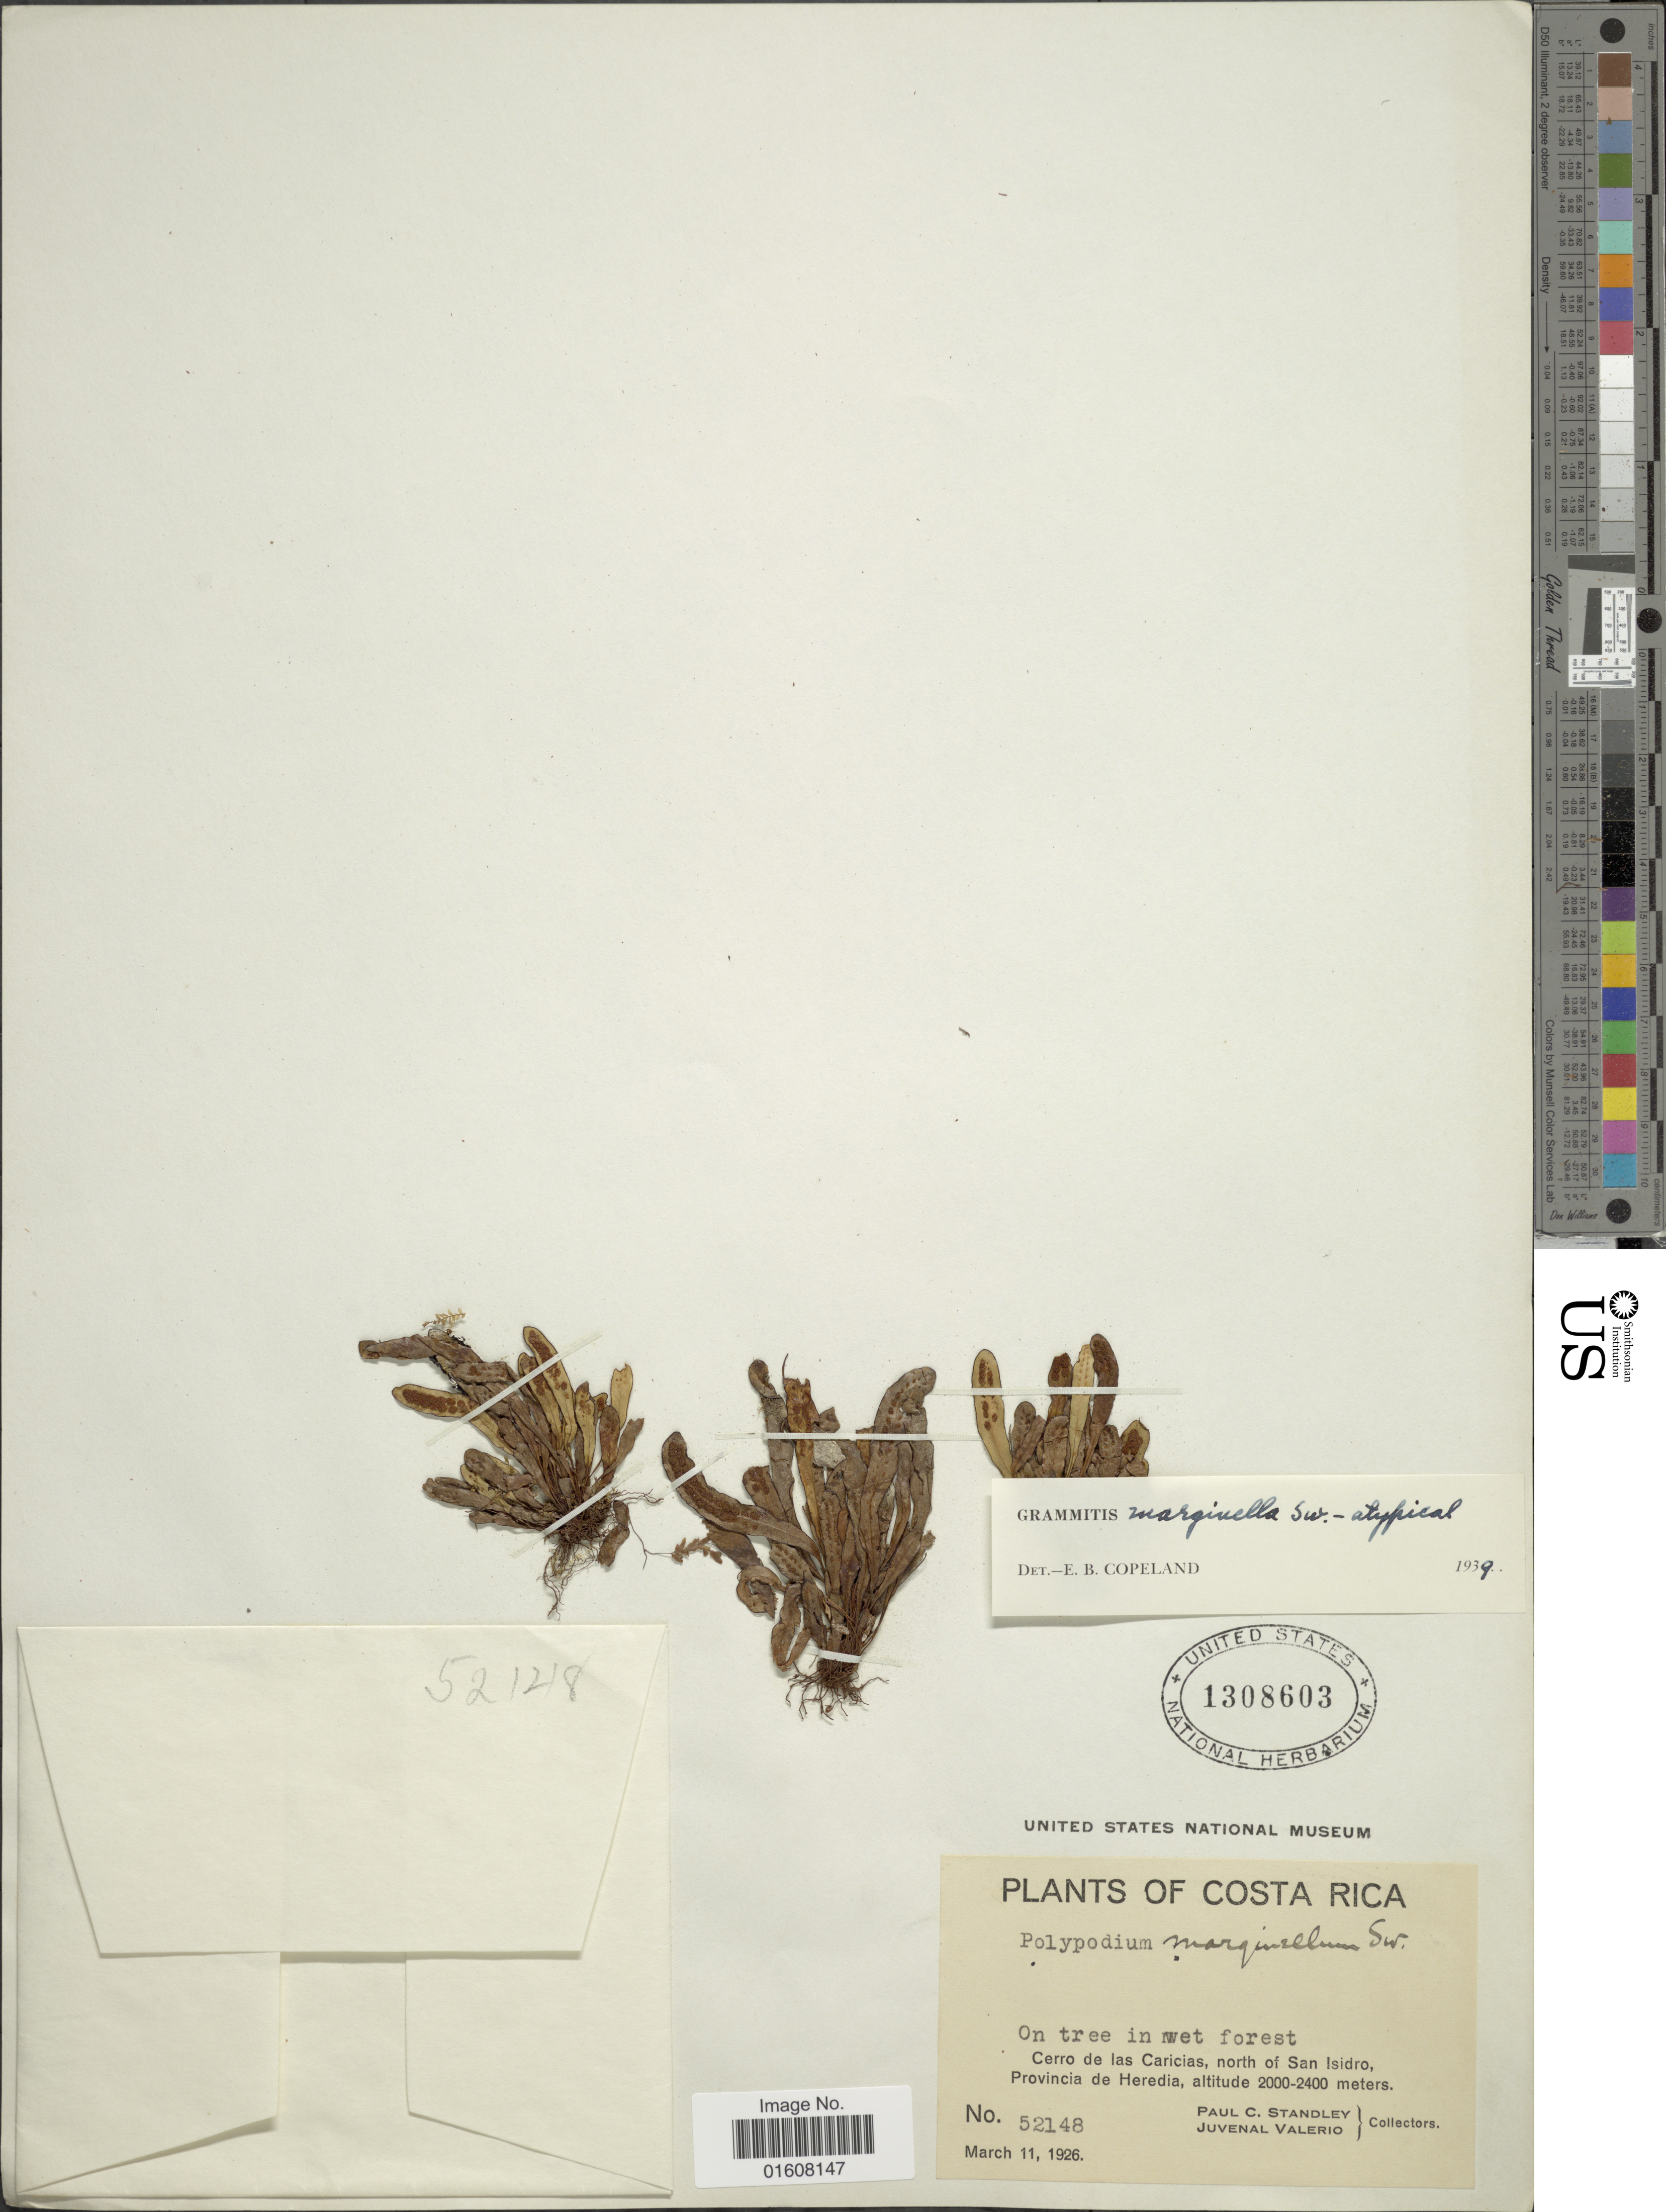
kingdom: Plantae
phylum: Tracheophyta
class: Polypodiopsida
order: Polypodiales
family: Polypodiaceae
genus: Grammitis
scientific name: Grammitis marginella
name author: (Sw.) Sw.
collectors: P. C. Standley & J. Valerio R.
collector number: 52148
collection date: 1926-03-11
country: Costa Rica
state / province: Heredia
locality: Cerro de las Caricias, north of San Isidro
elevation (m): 2000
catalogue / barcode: US 1308603